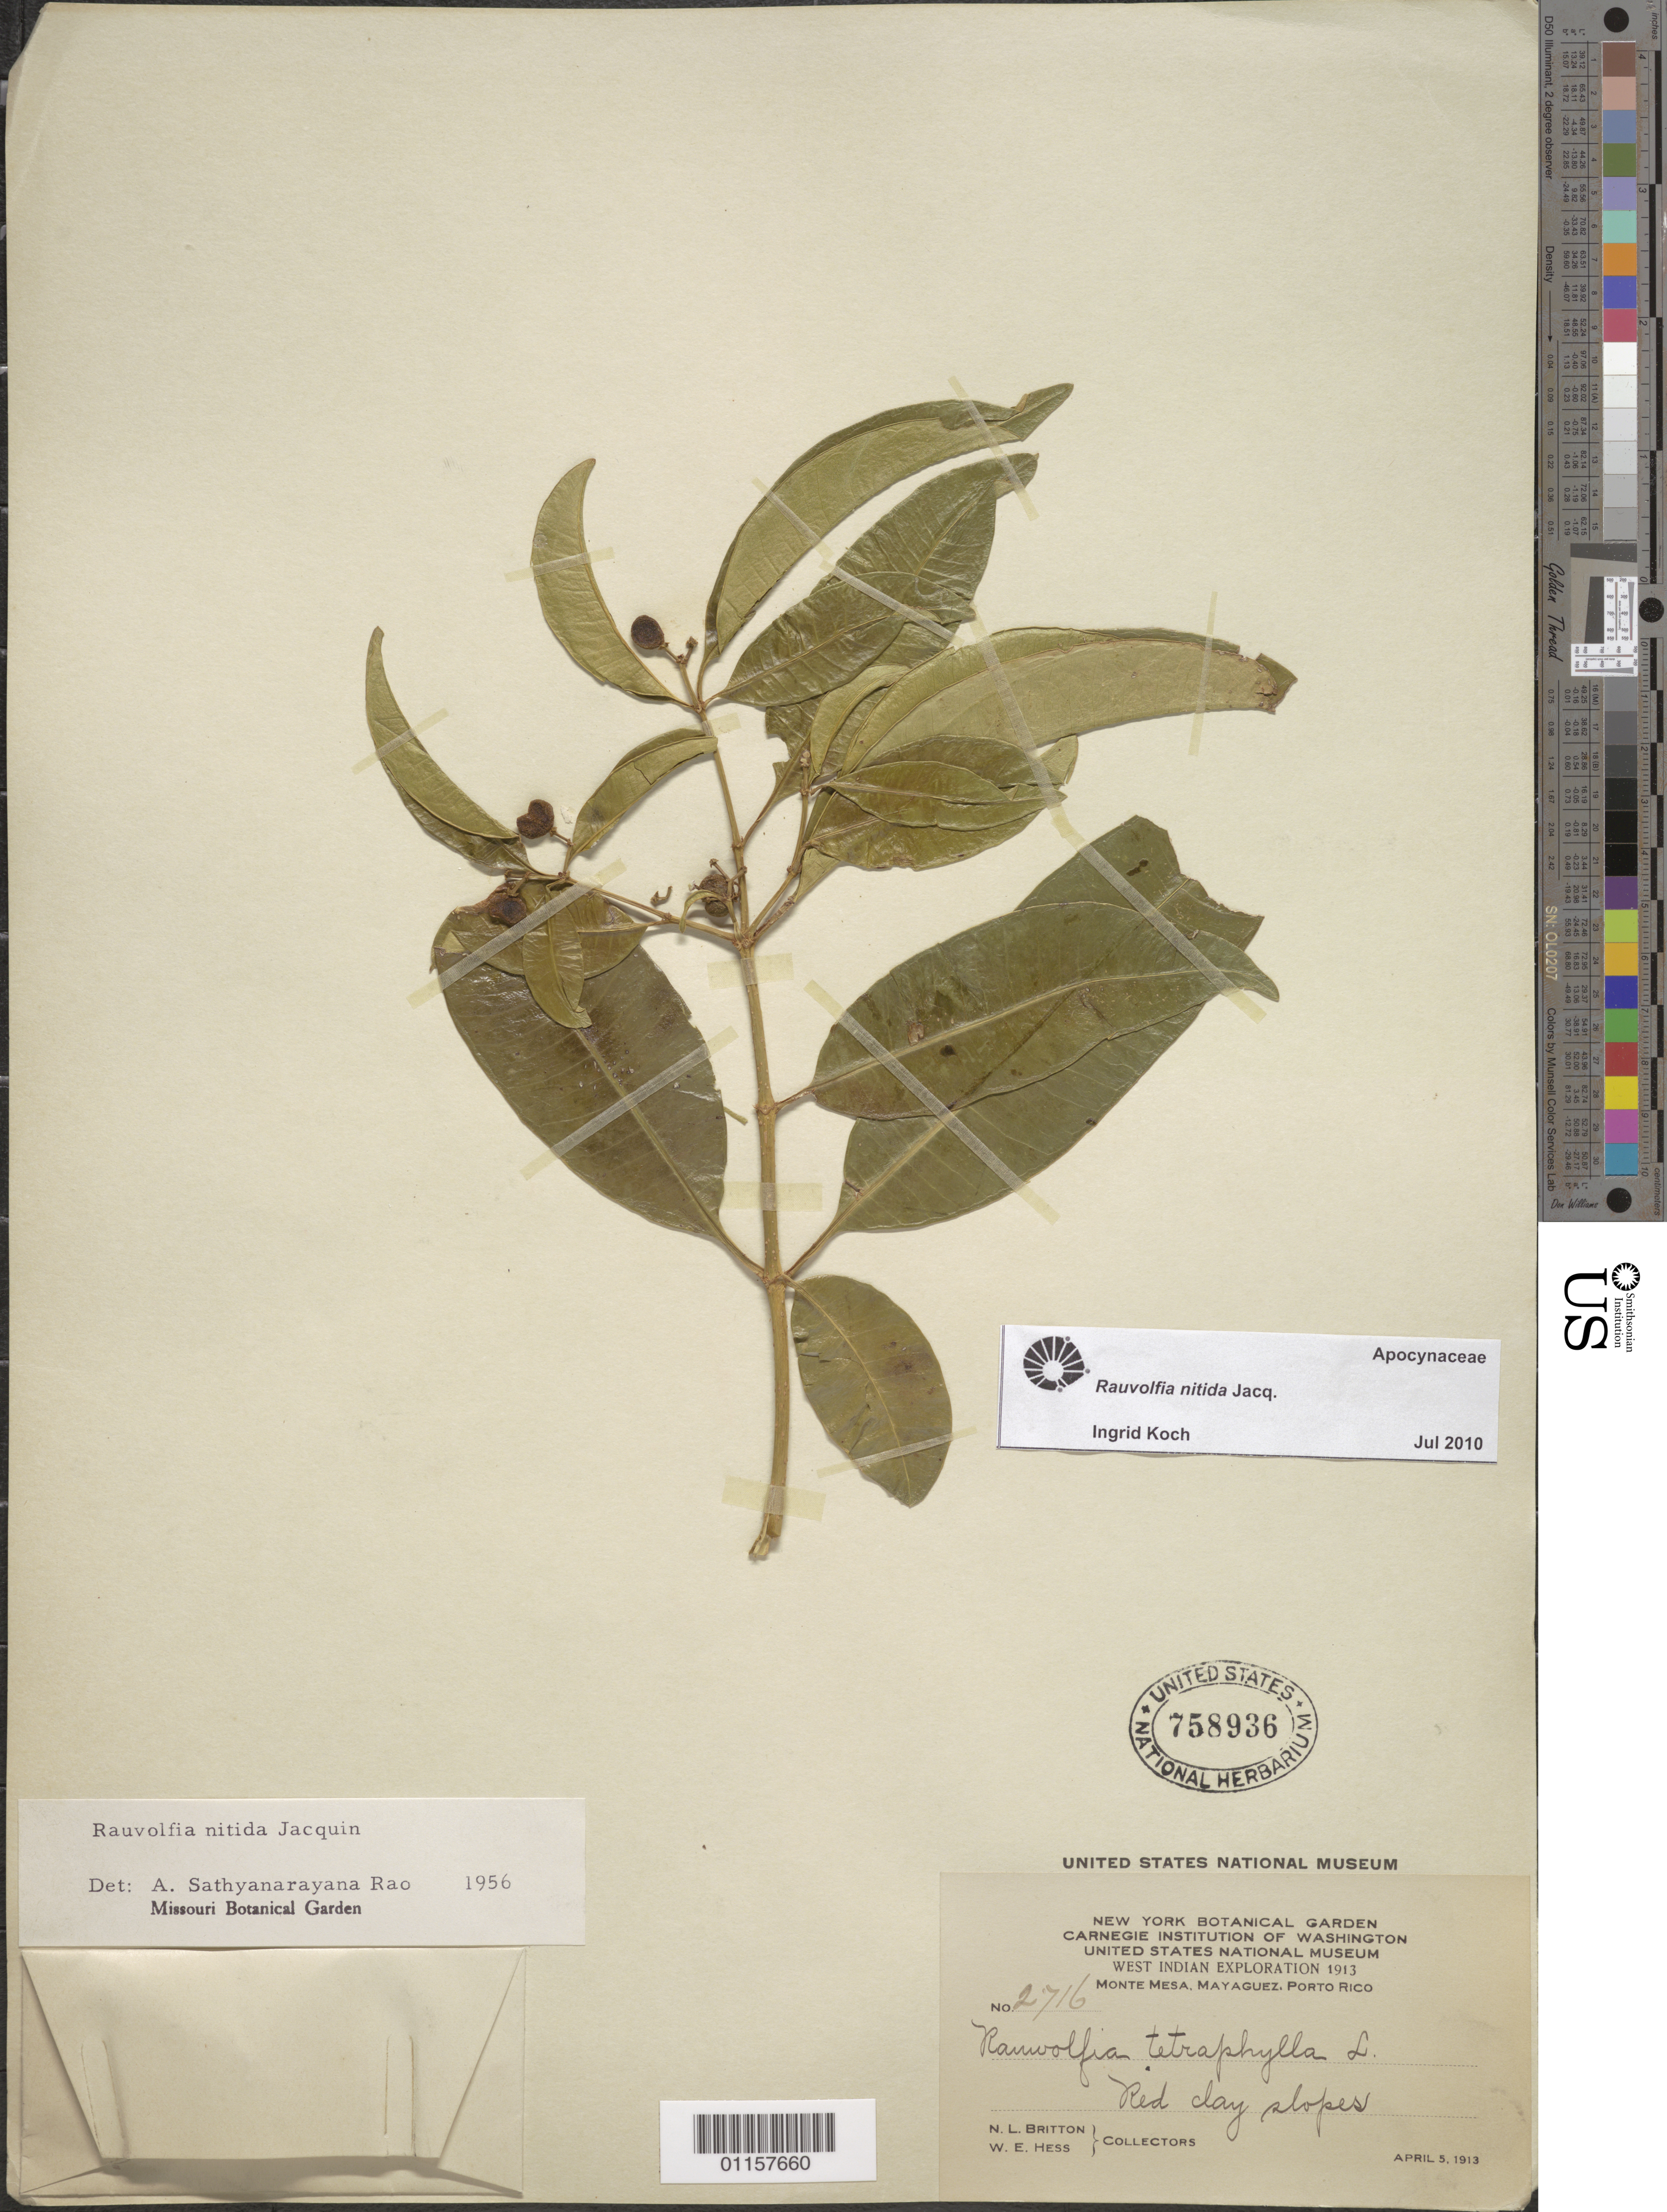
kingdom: Plantae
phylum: Tracheophyta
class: Magnoliopsida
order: Gentianales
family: Apocynaceae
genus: Rauvolfia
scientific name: Rauvolfia nitida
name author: Jacq.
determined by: Koch, I.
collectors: N. Britton & W. Hess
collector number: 2716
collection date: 1913-04-05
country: Puerto Rico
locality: Monte Mesa, Mayaguez.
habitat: Red clay slopes.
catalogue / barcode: US 758936